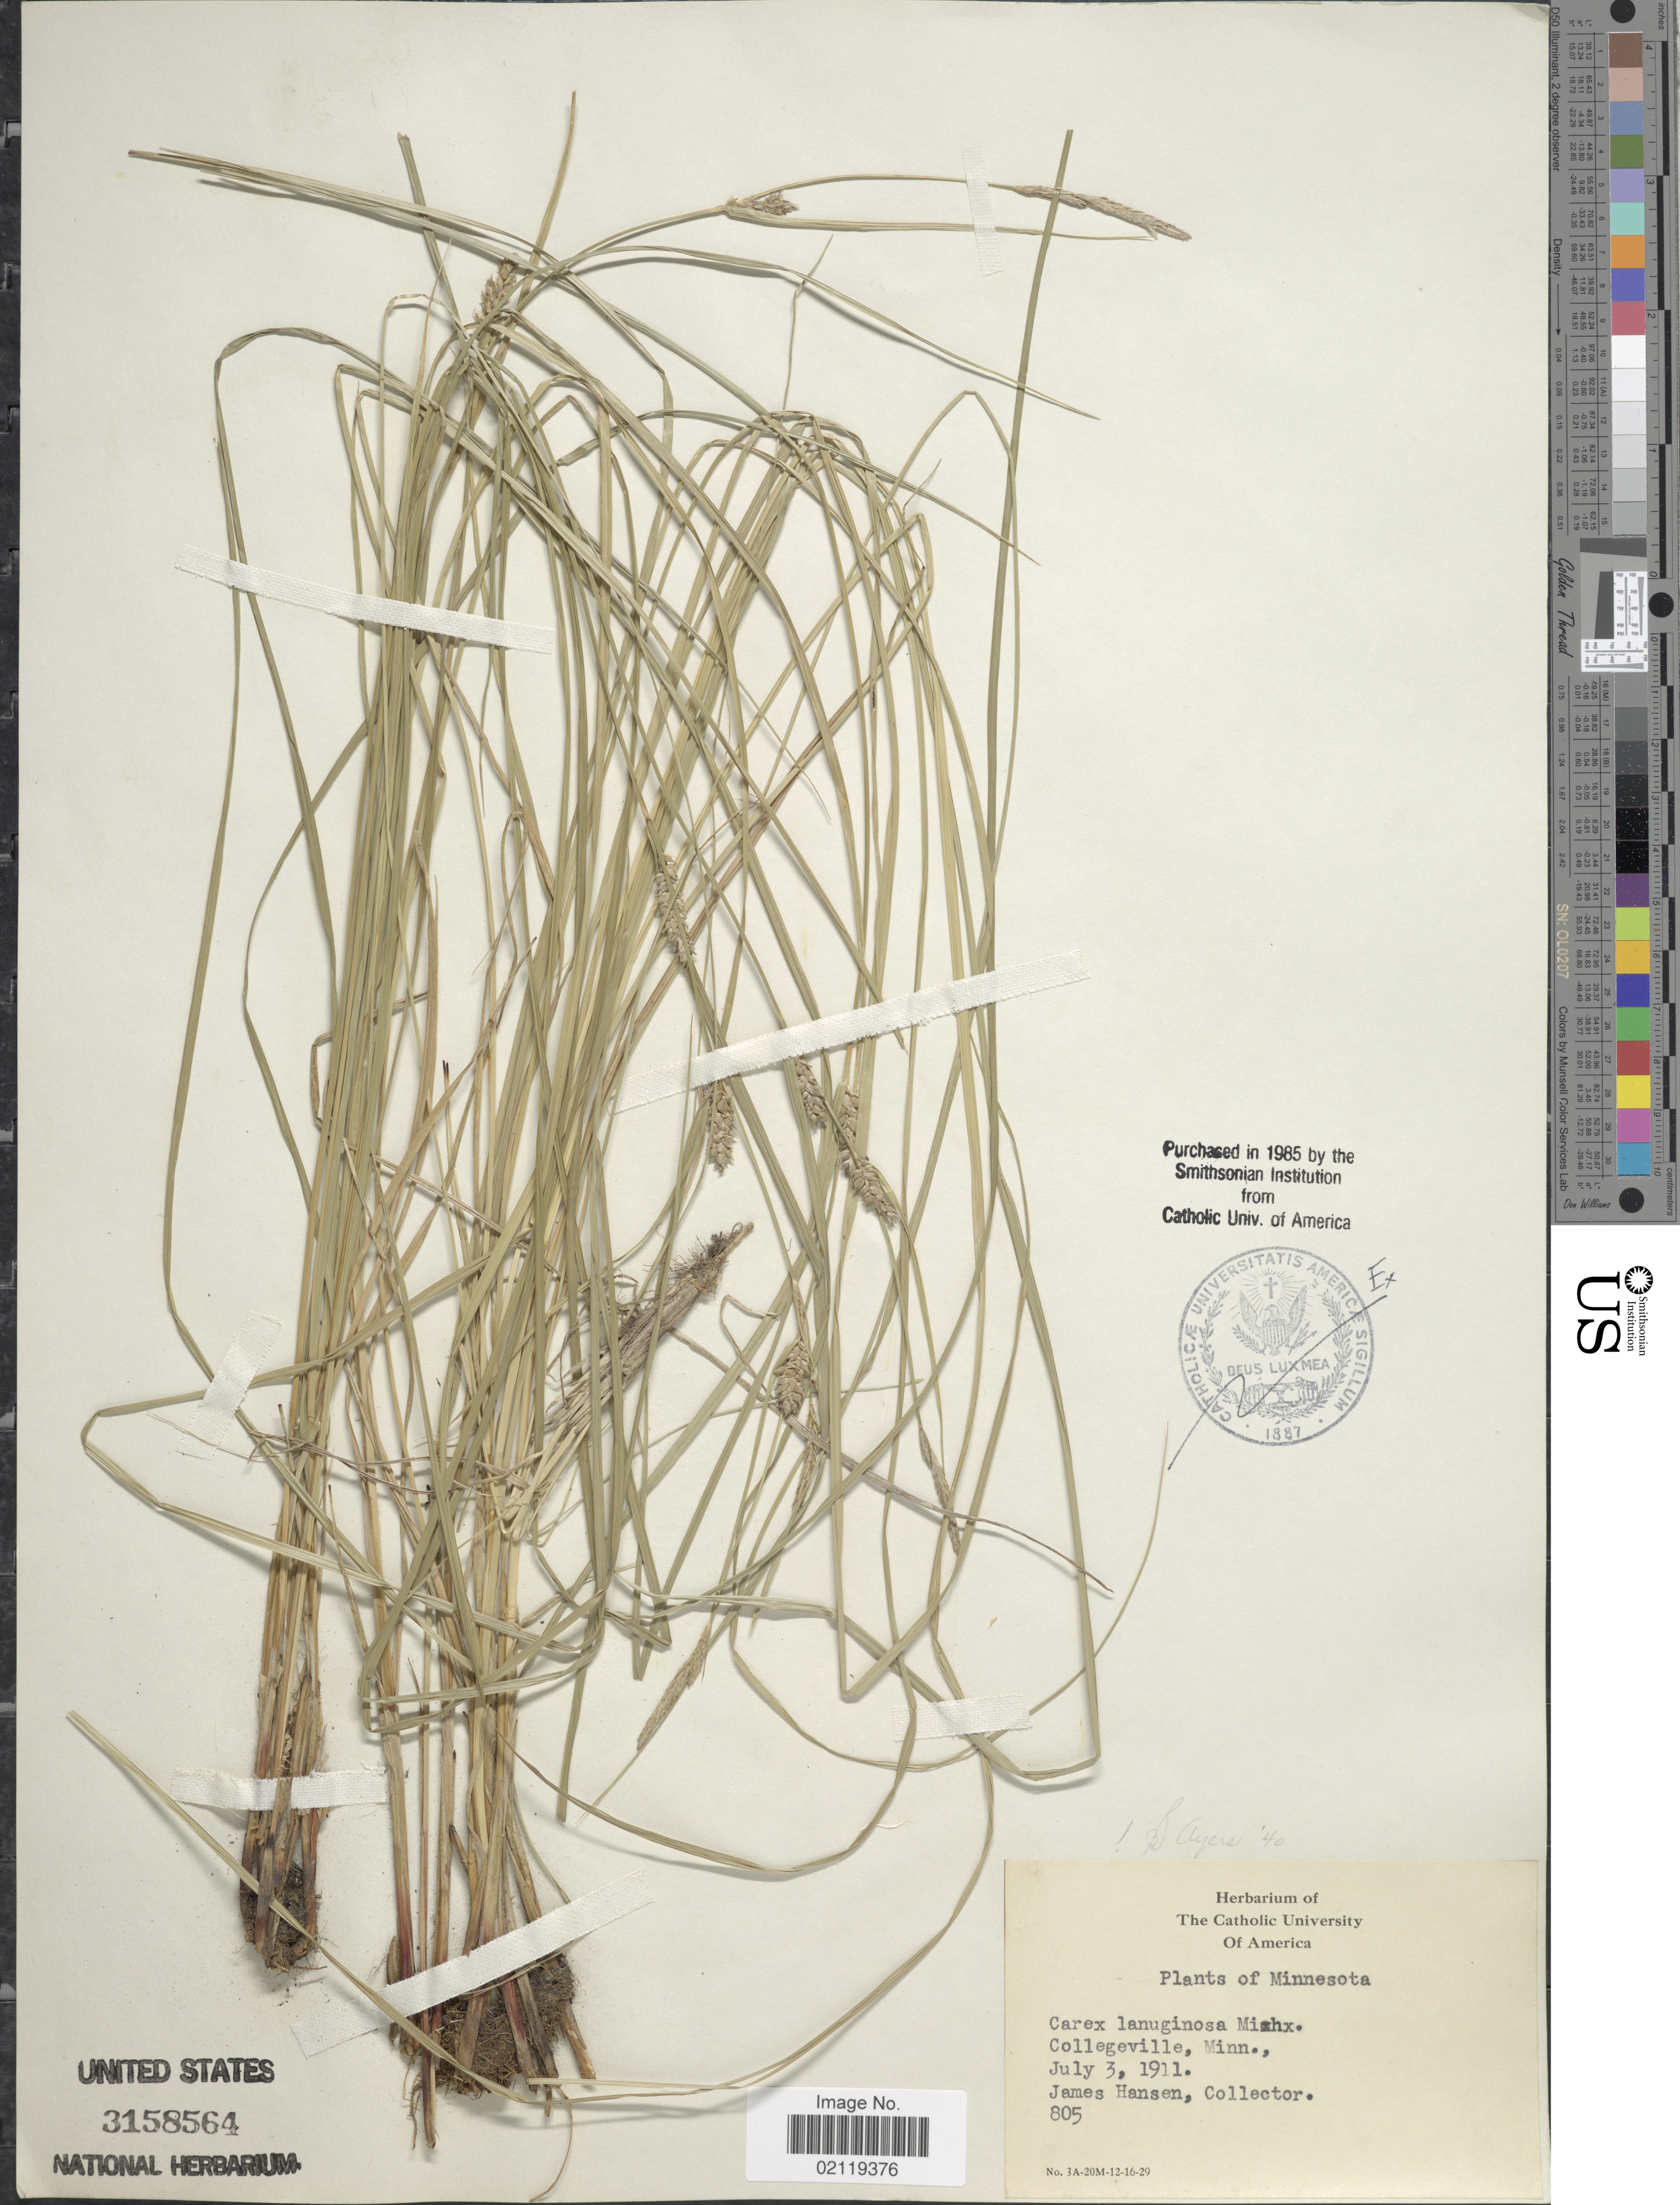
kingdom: Plantae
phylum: Tracheophyta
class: Liliopsida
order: Poales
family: Cyperaceae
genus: Carex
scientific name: Carex pellita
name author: Muhl. ex Willd.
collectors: J. Hansen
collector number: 805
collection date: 1911-07-03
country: United States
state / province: Minnesota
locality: Collegeville, Minn.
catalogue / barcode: US 3158564